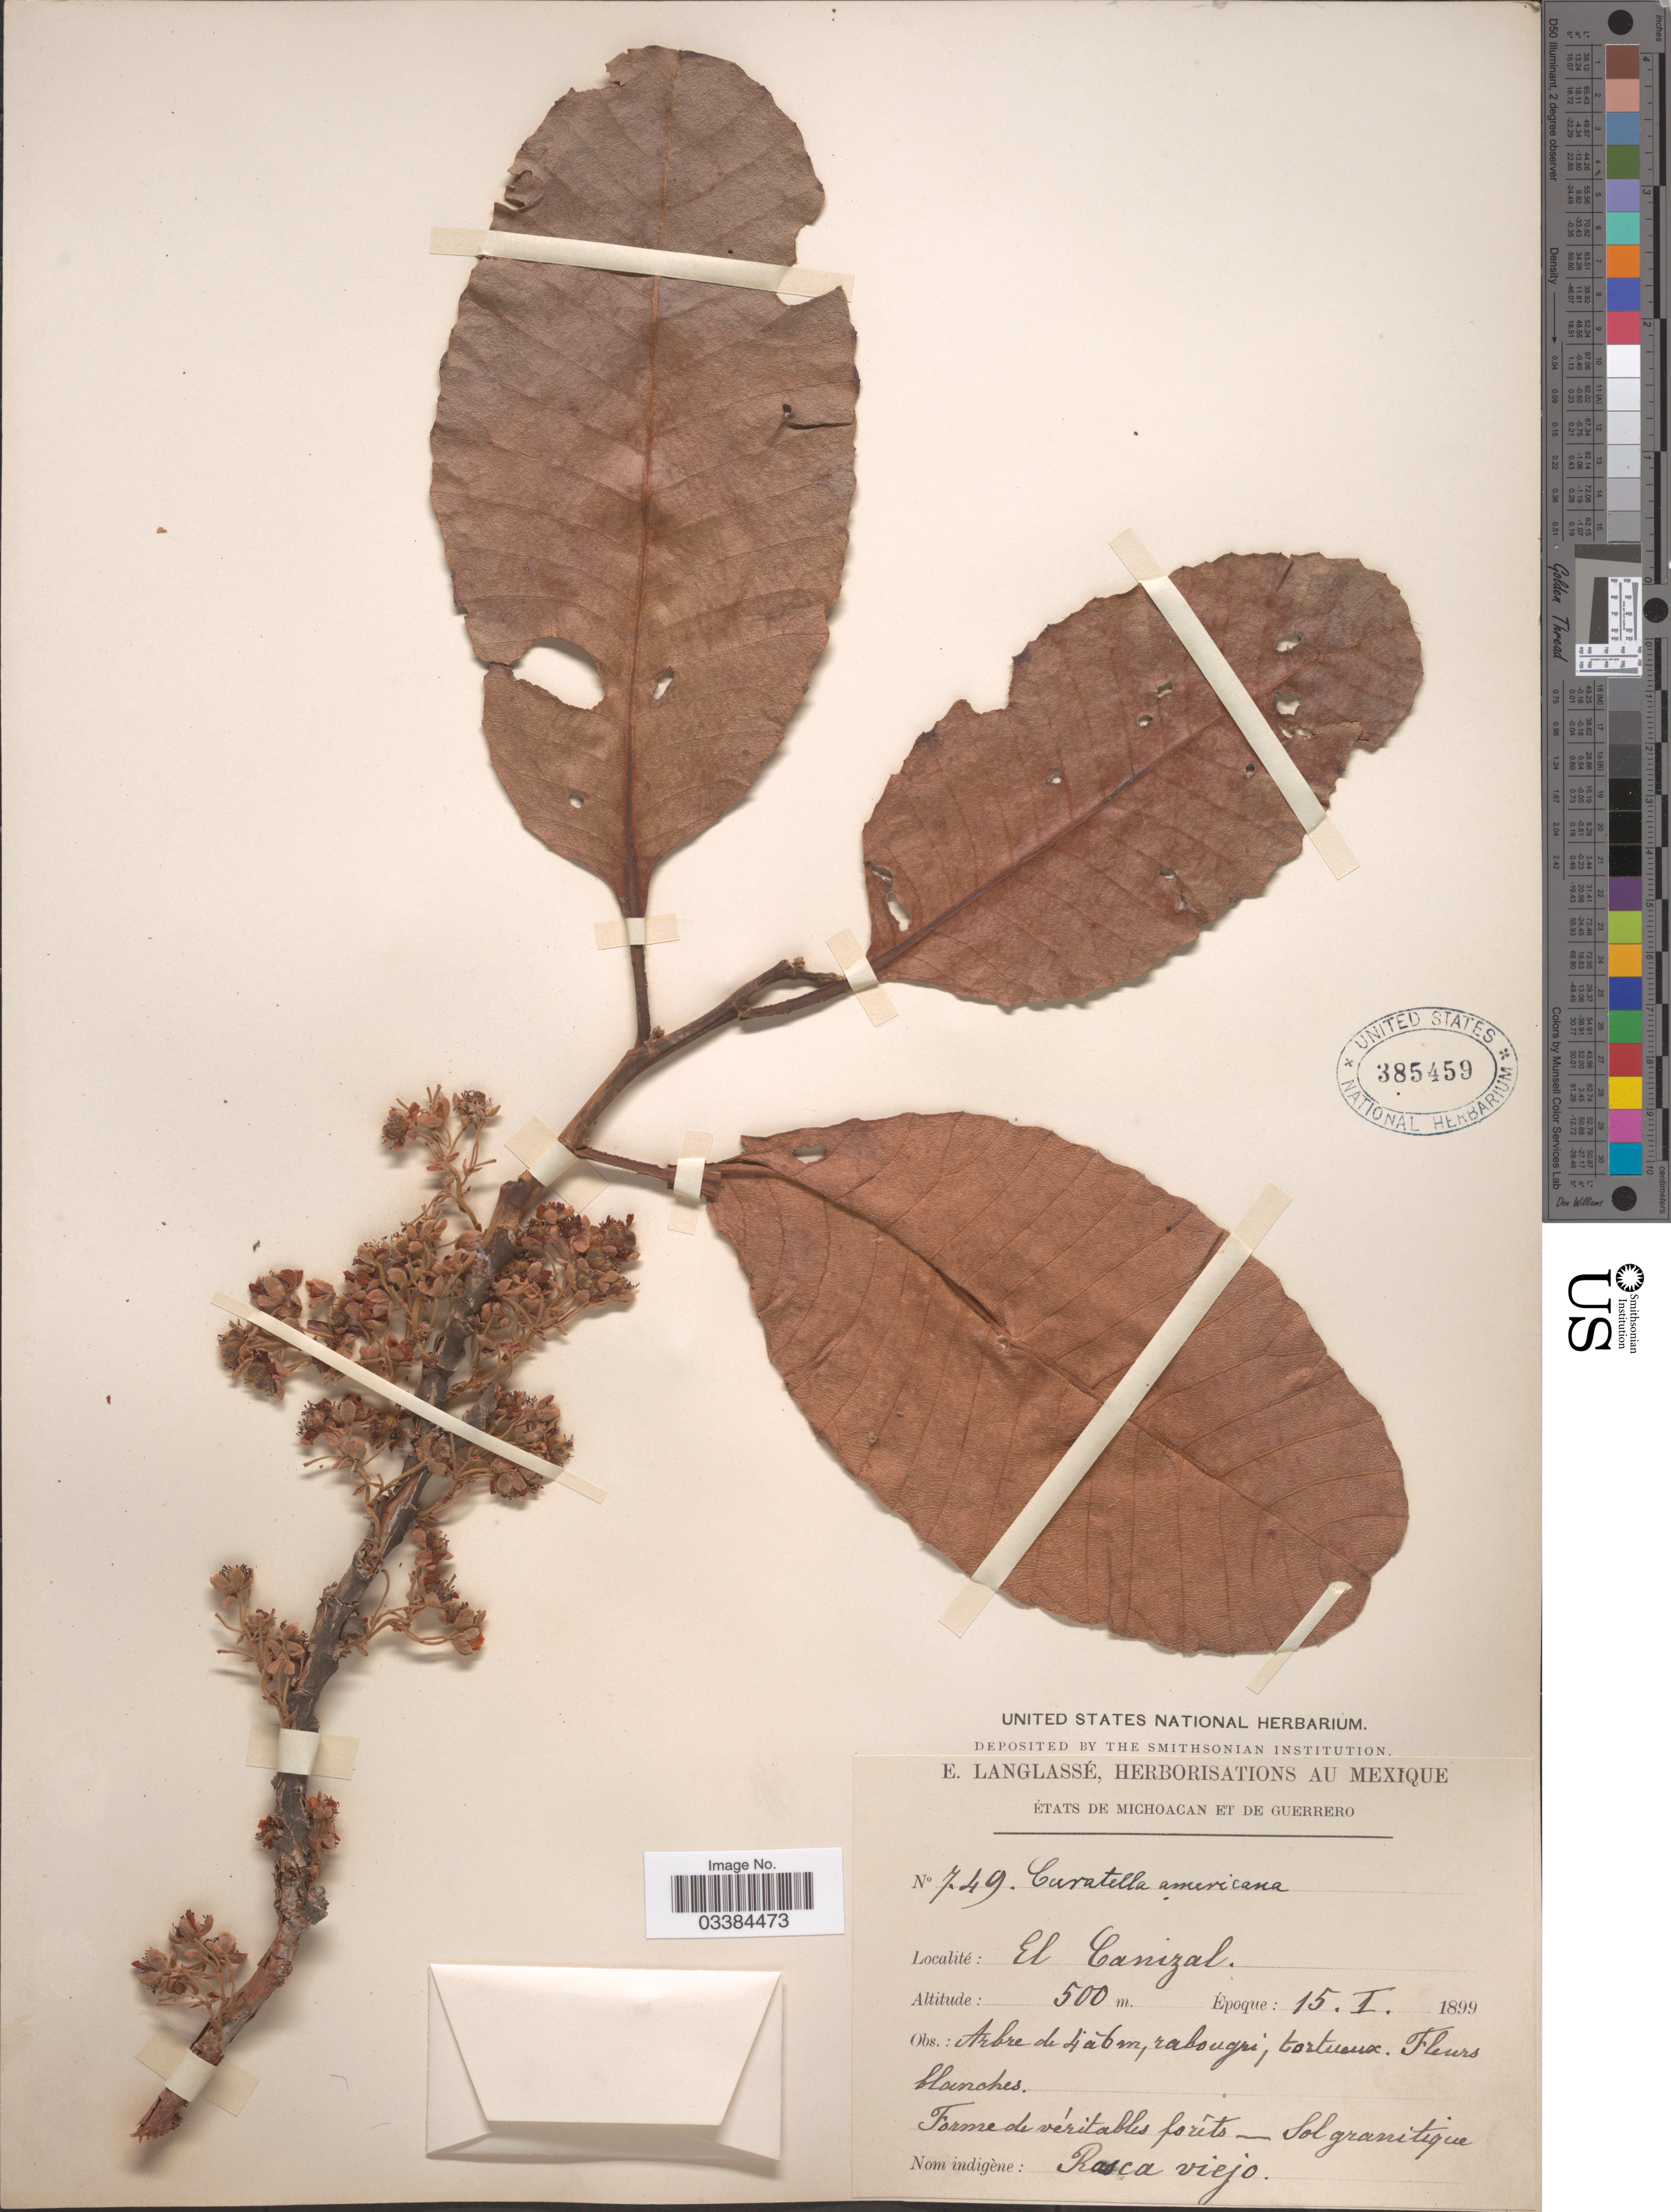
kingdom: Plantae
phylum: Tracheophyta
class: Magnoliopsida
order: Dilleniales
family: Dilleniaceae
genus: Curatella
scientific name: Curatella americana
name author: L.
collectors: E. Langlassé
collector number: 749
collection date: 1899-01-15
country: Mexico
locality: États de Michoacan et de Guerrero, El Canizal.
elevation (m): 500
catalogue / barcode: US 385459